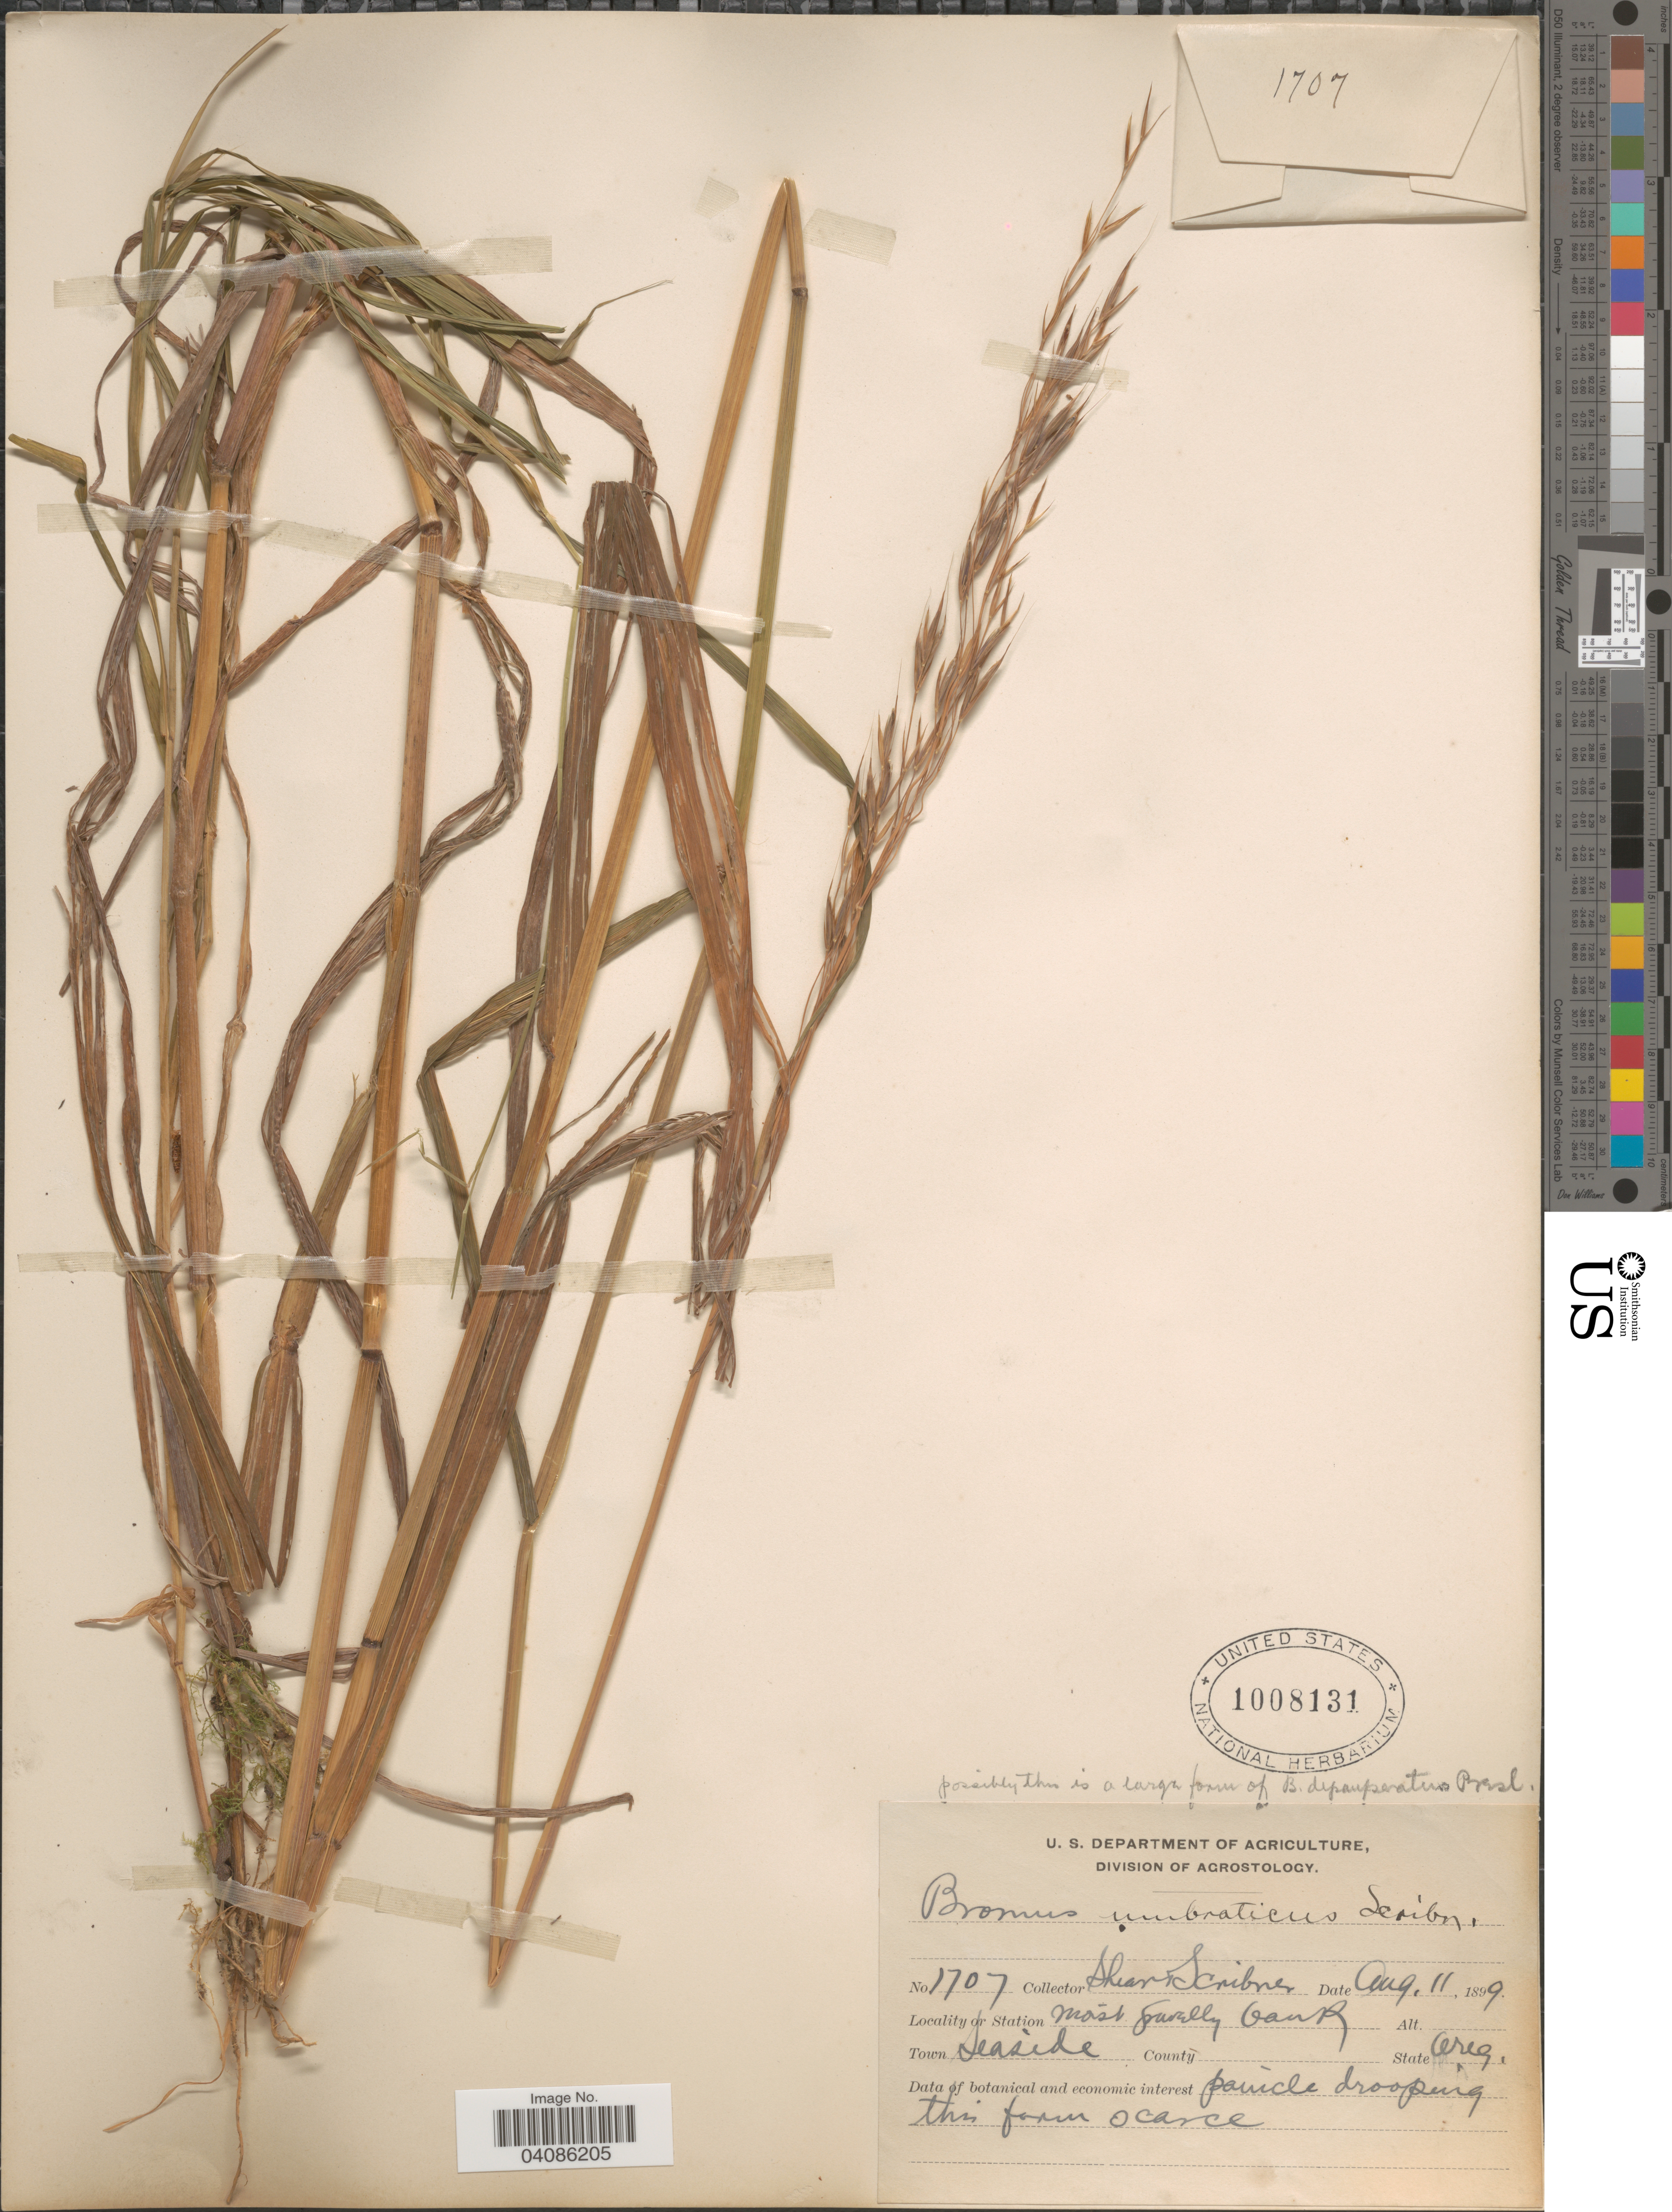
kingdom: Plantae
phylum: Tracheophyta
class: Liliopsida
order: Poales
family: Poaceae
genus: Bromus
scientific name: Bromus texensis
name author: (Shear) Hitchc.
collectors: -- Shear & Scribner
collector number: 1707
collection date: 1899-08-11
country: United States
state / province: Oregon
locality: Town Seaside.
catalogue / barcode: US 1008131